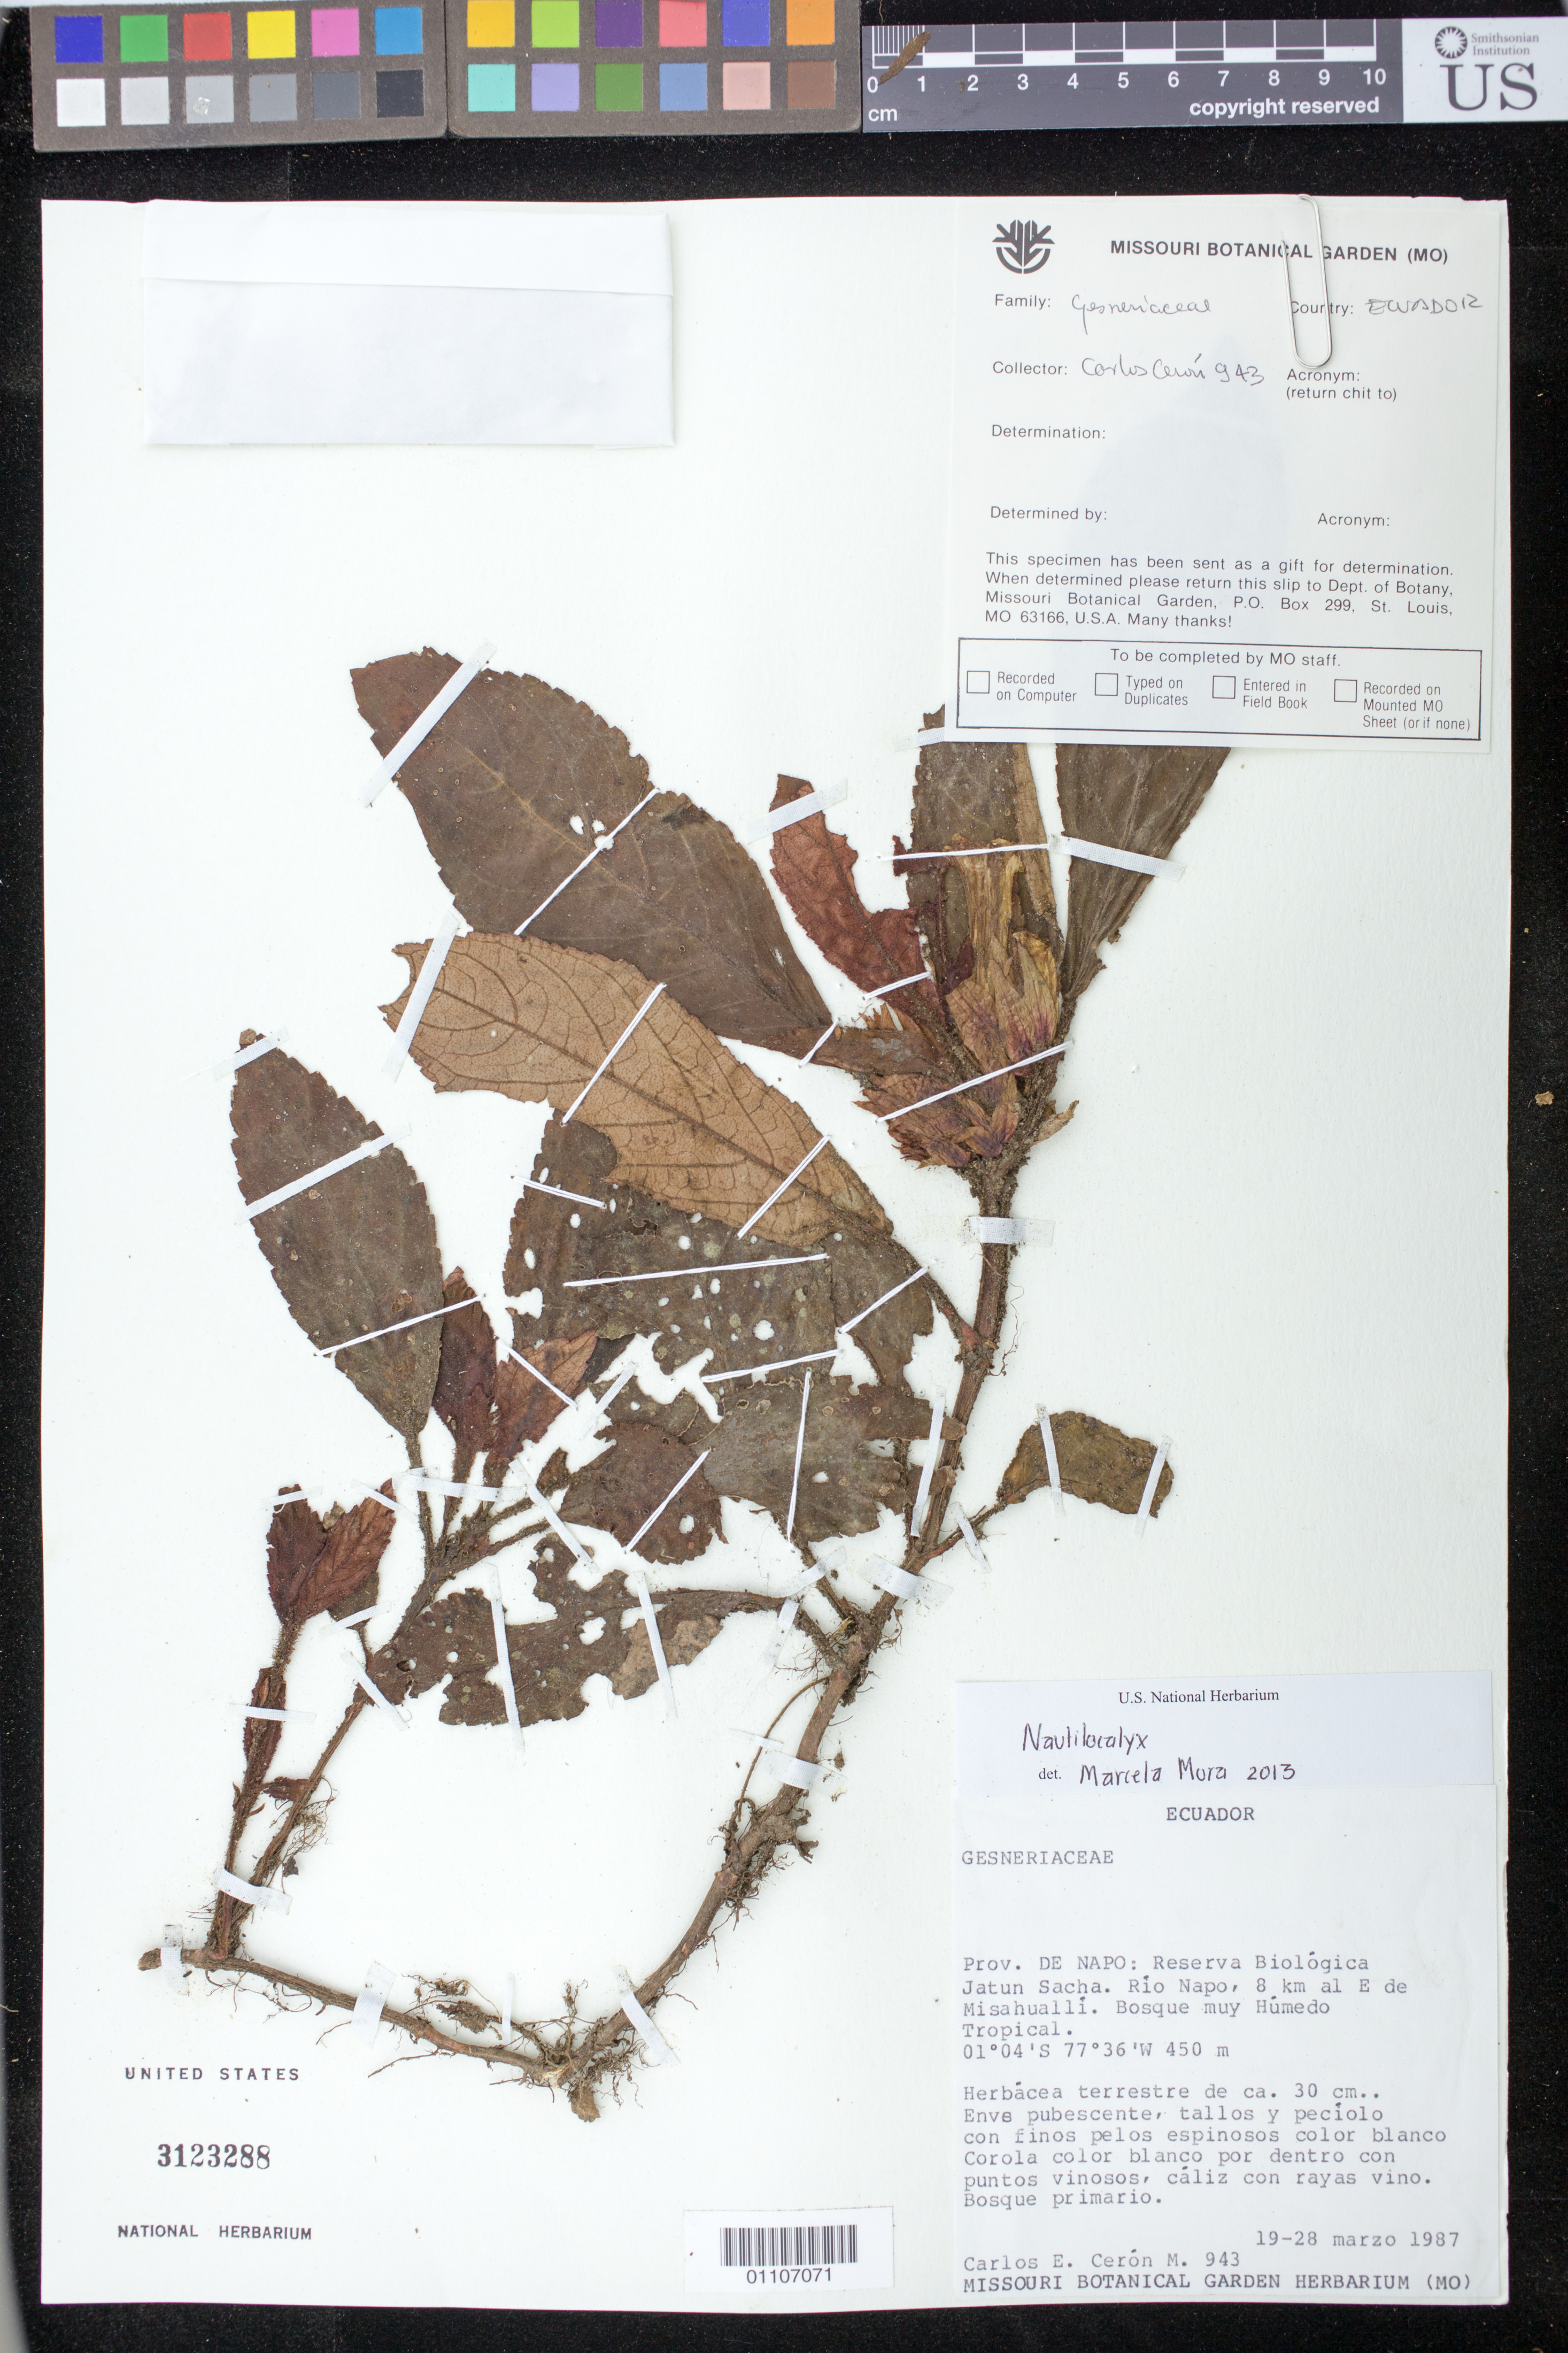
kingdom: Plantae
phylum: Tracheophyta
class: Magnoliopsida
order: Lamiales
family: Gesneriaceae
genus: Nautilocalyx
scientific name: Nautilocalyx sp.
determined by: Mora, M. Marcela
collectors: C. E. Cerón M.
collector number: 943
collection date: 1987-03-19/1987-03-28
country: Ecuador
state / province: Napo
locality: Reserva Biologica Jatun Sacha. Rio Napo, 8 km al E de Misahualli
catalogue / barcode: US 3123288